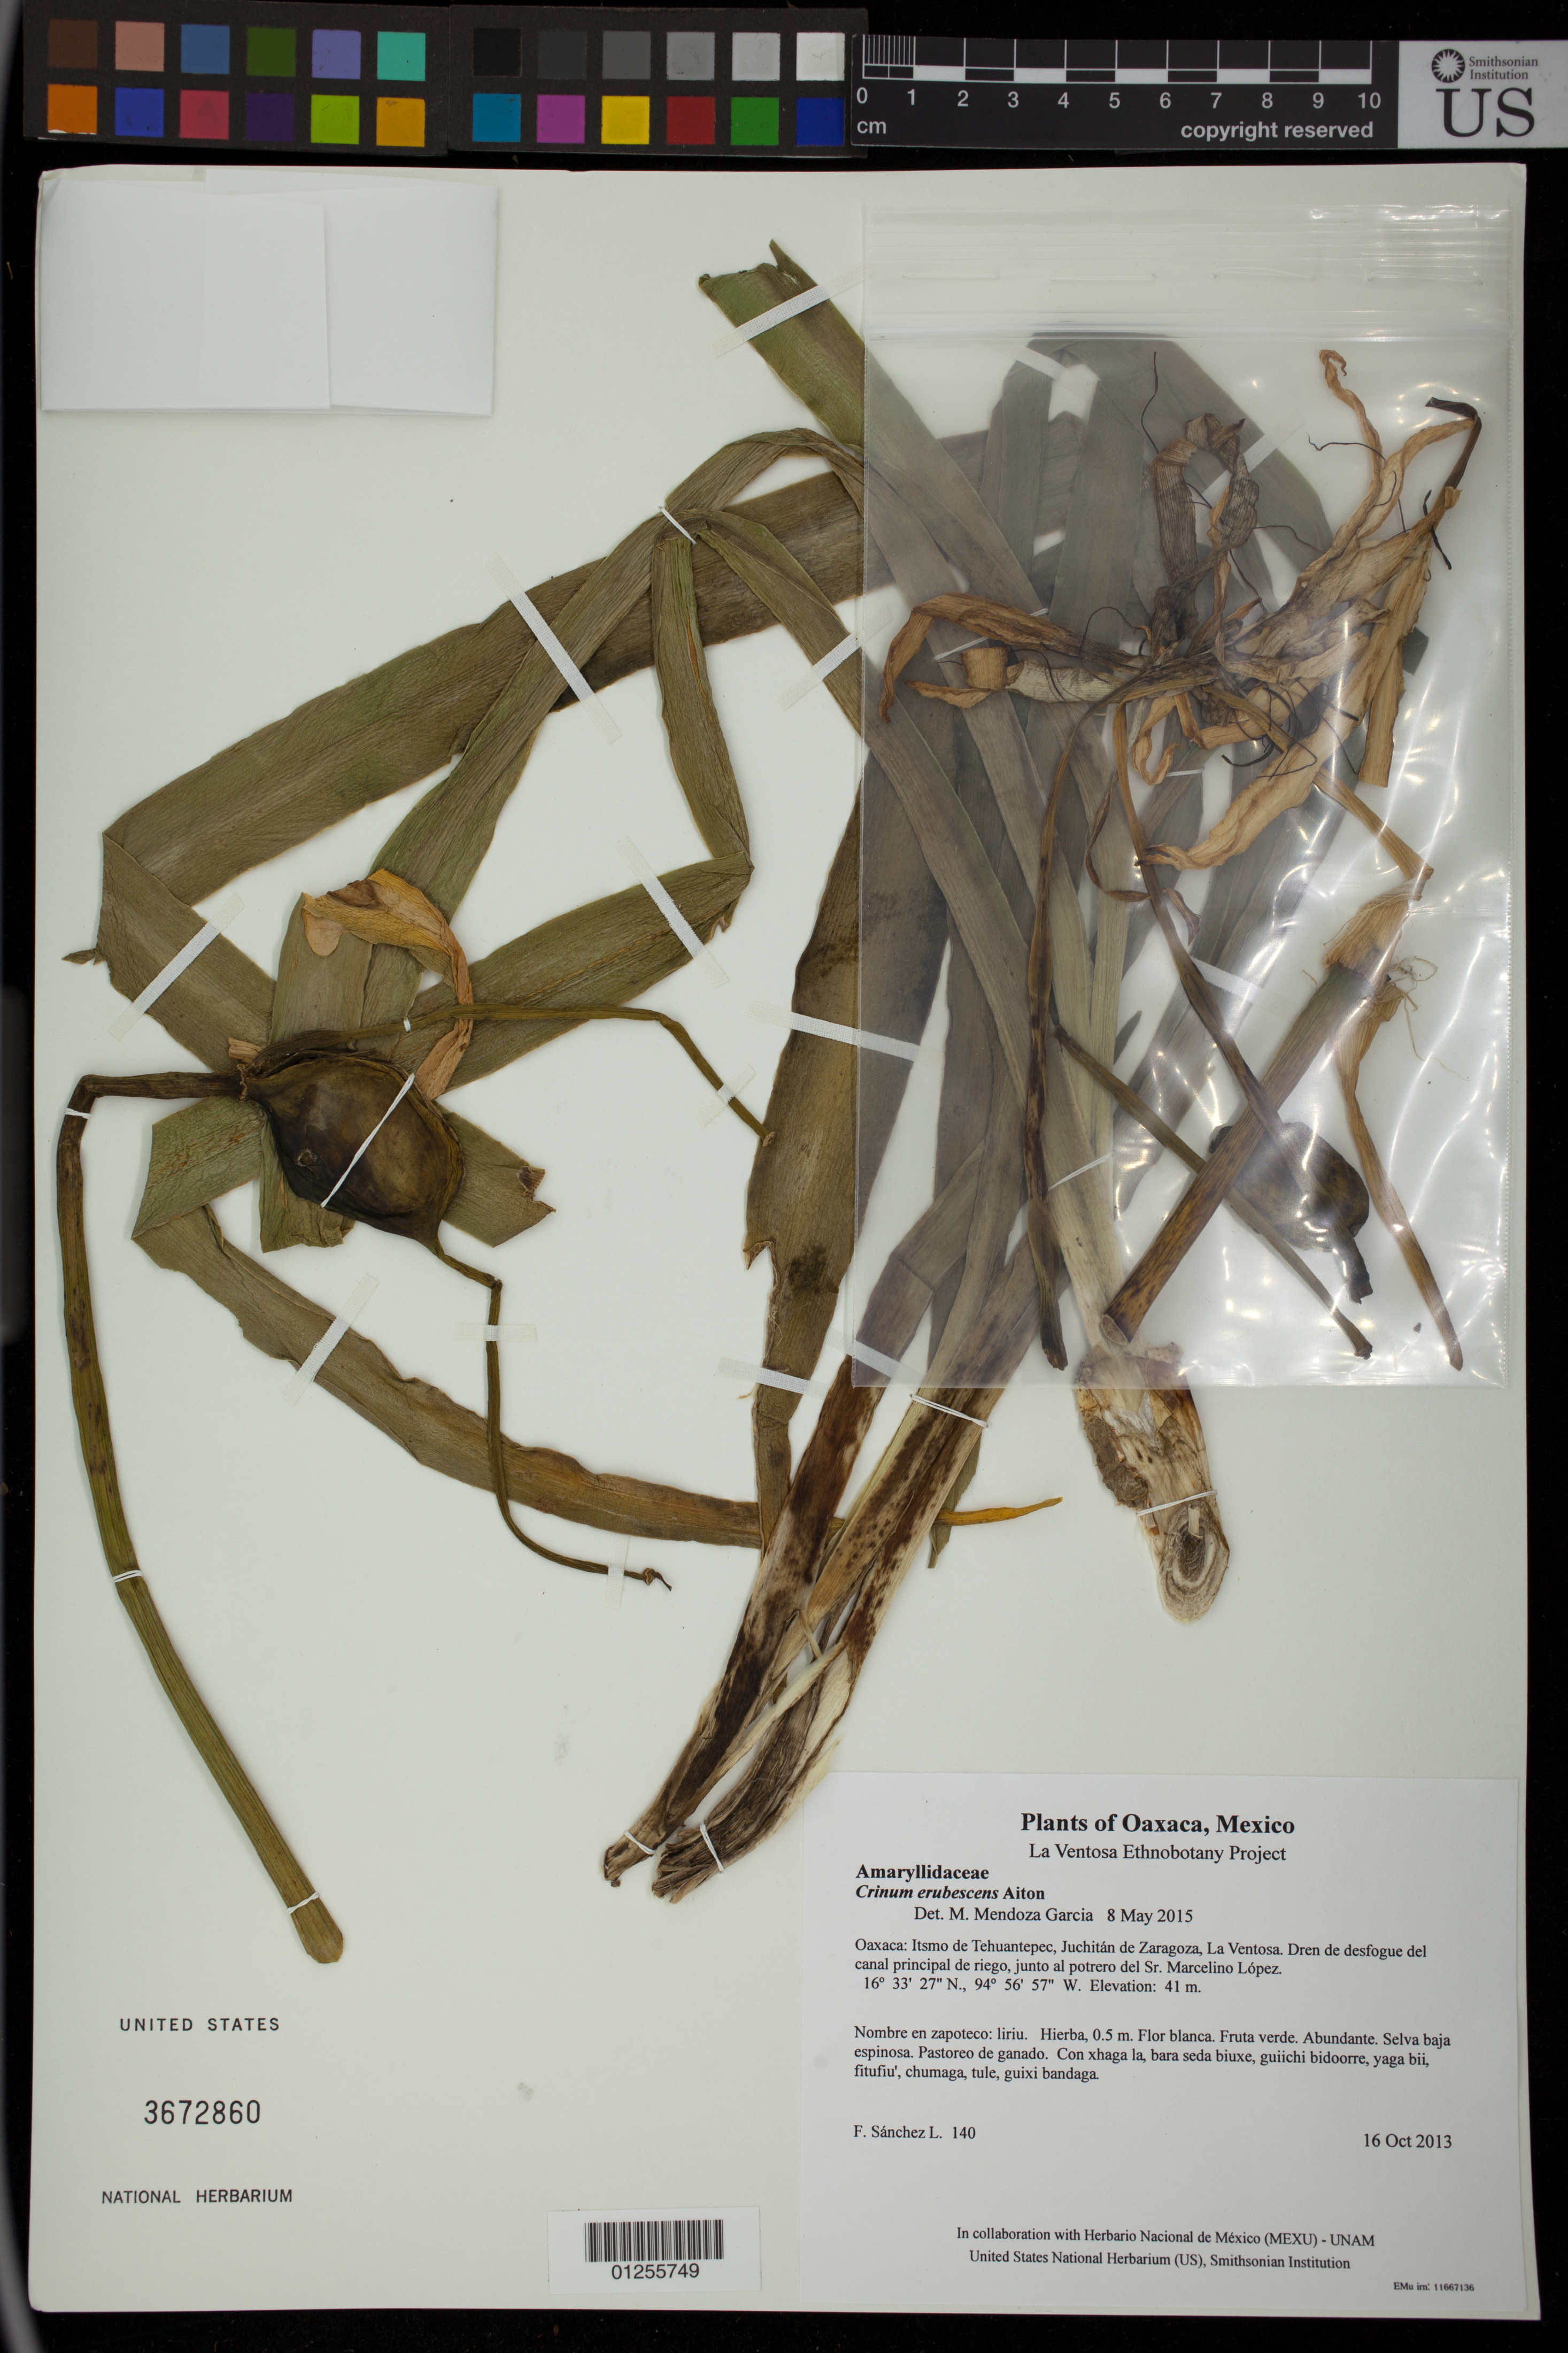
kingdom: Plantae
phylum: Tracheophyta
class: Liliopsida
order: Asparagales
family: Amaryllidaceae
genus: Crinum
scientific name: Crinum erubescens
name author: Aiton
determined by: Mendoza Garcia, M.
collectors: F. Sánchez L.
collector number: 140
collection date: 2013-10-16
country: Mexico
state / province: Oaxaca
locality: Itsmo de Tehuantepec, Juchitán de Zaragoza, La Ventosa. Dren de desfogue del canal principal de riego, junto al potrero del Sr. Marcelino López.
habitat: Selva baja espinosa. Pastoreo de ganado.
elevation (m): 41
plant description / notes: MEXU, US; Guixi bandaga. 0.5 m. Guie' naquichi'. Cuaananaxhi naga'. Stale.; lirio de agua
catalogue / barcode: US 3672860